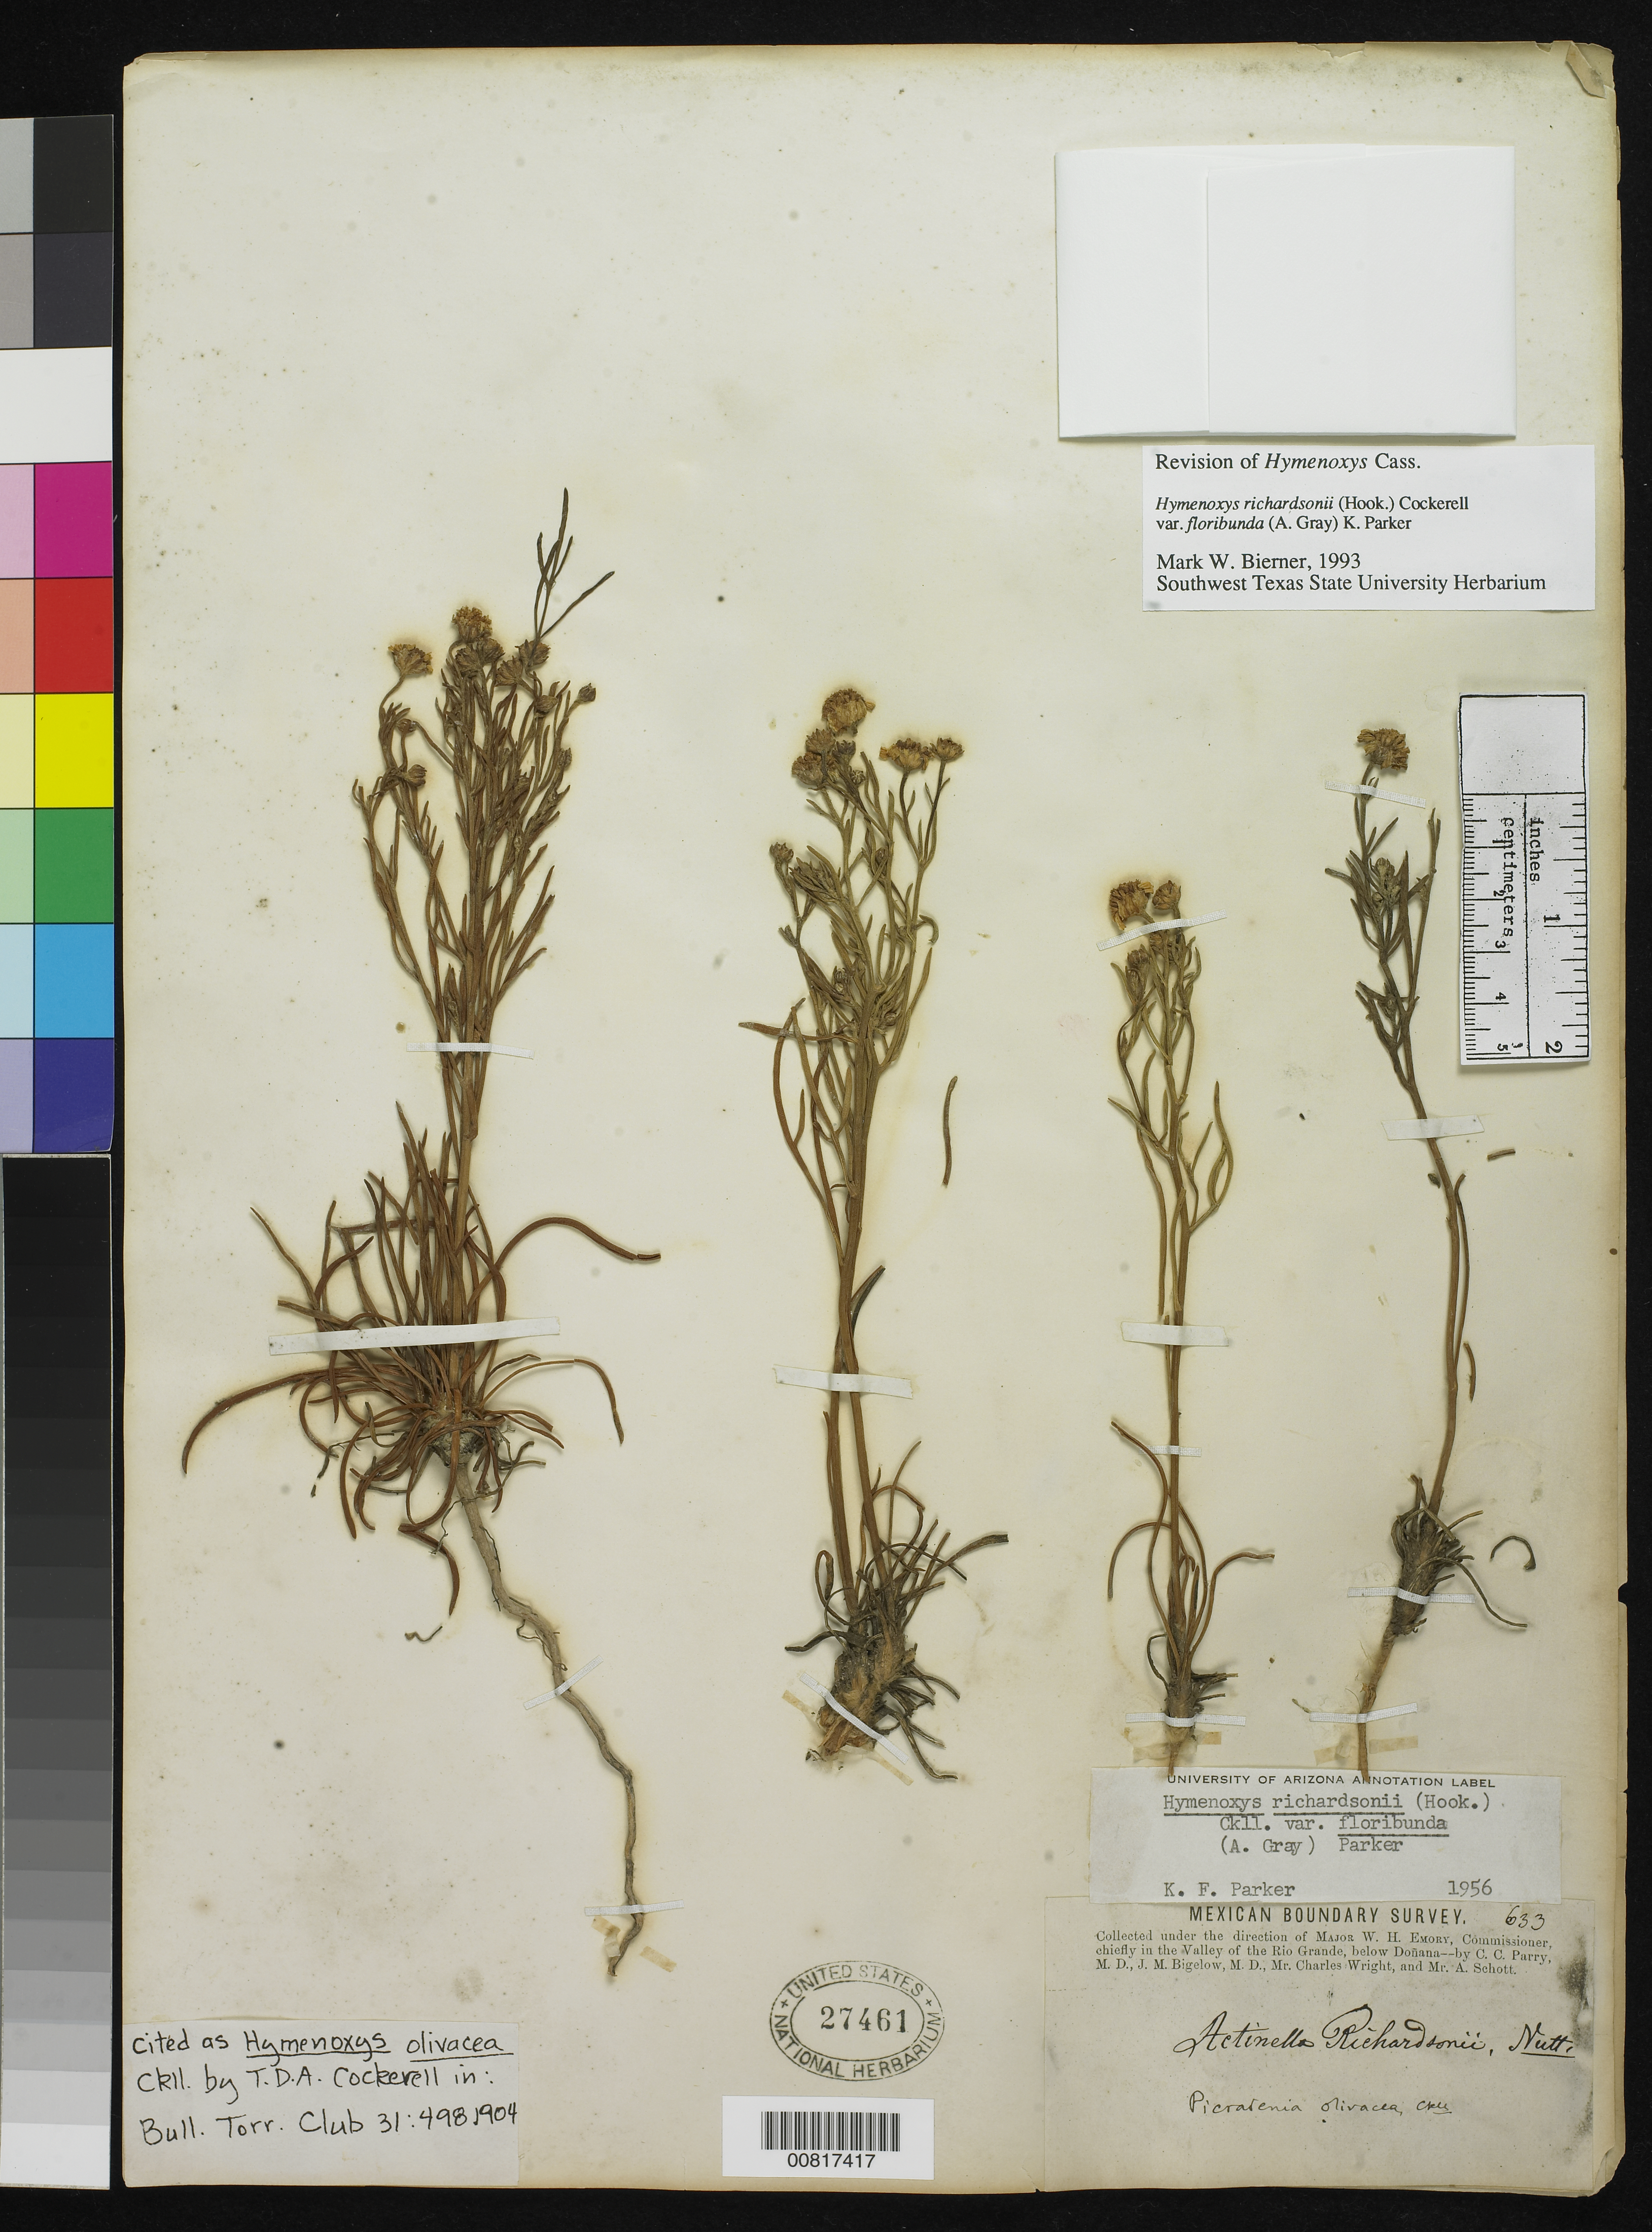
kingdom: Plantae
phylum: Tracheophyta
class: Magnoliopsida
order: Asterales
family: Asteraceae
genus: Hymenoxys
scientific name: Hymenoxys vaseyi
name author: (A. Gray) Cockerell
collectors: C. C. Parry, J. M. Bigelow, C. Wright & A. C. V. Schott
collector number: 633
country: United States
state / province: New Mexico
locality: Valley of the Rio Grande, below Doñana, New Mexico.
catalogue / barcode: US 27461